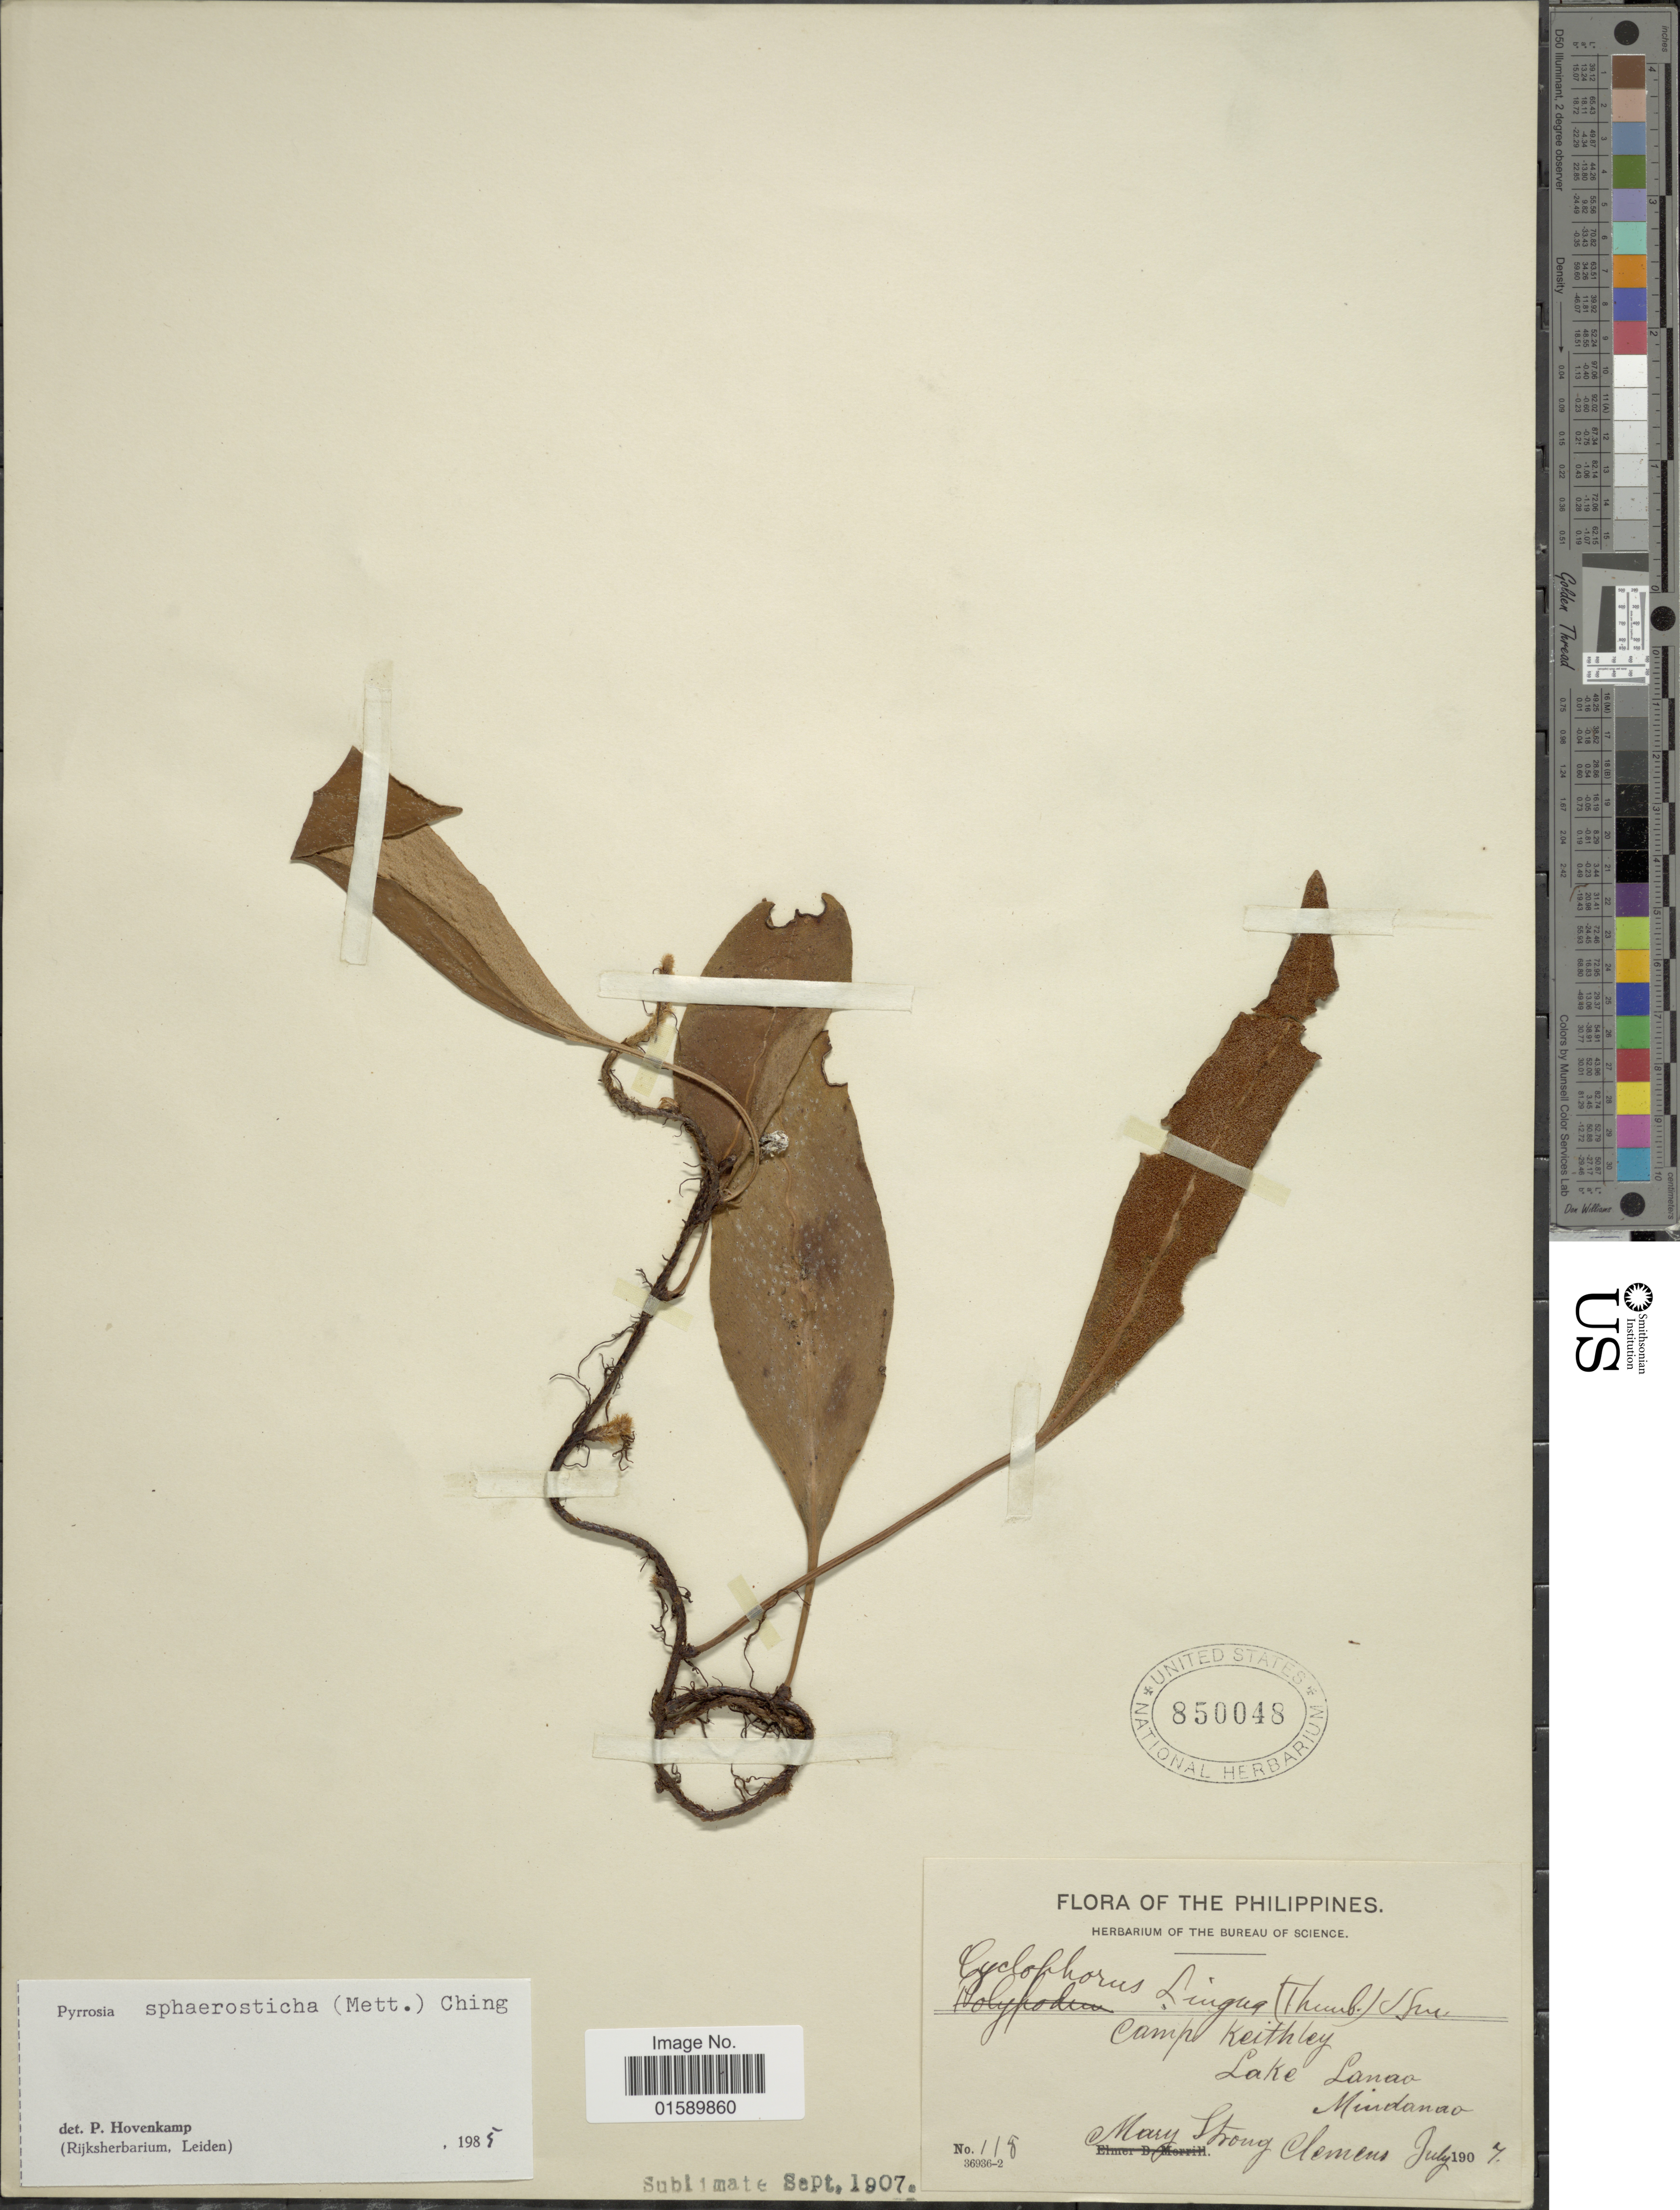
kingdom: Plantae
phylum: Tracheophyta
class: Polypodiopsida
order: Polypodiales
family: Polypodiaceae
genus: Pyrrosia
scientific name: Pyrrosia sphaerosticha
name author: (Mett.) Ching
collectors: M. S. Clemens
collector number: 118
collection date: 1907-07-07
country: Philippines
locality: Camp Keithlley, Lake Lanao, Mindanao.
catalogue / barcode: US 850048